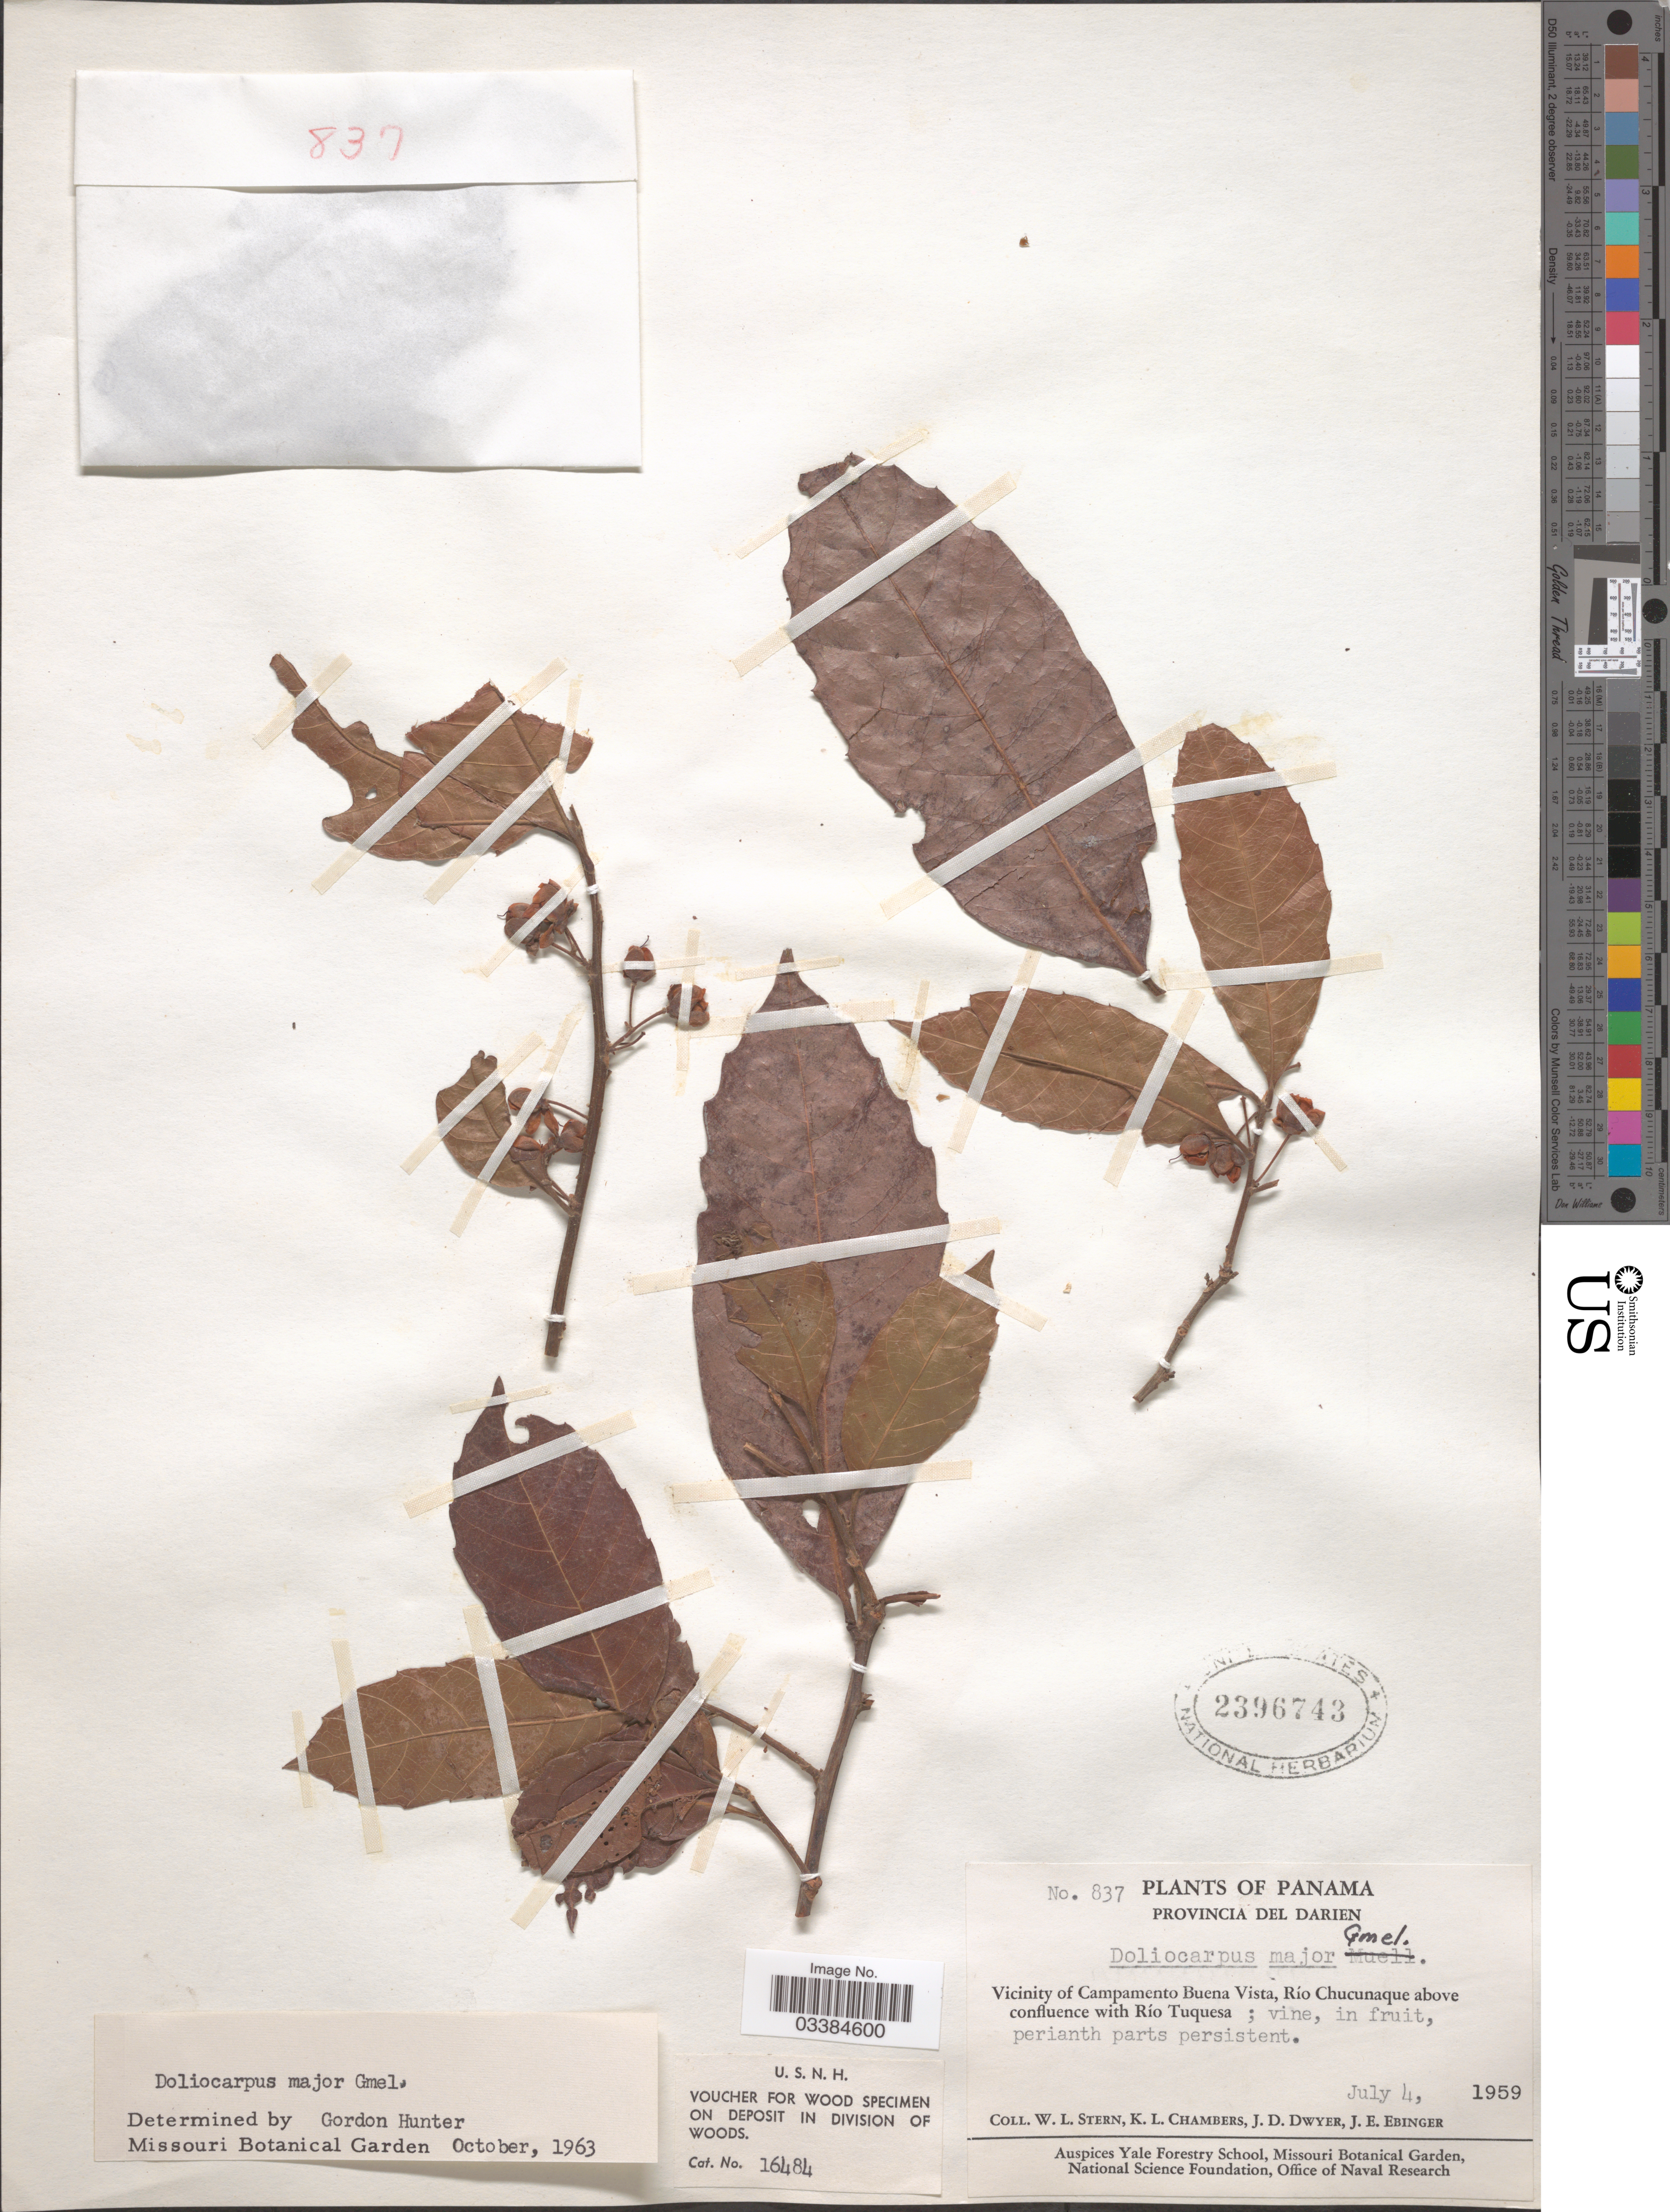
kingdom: Plantae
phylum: Tracheophyta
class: Magnoliopsida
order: Dilleniales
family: Dilleniaceae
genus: Doliocarpus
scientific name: Doliocarpus major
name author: J.F. Gmel.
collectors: W. L. Stern, K. Chambers, J. D. Dwyer & J. Ebinger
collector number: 837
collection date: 1959-07-04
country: Panama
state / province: Darién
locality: Vicinity of Campamento Buena Vista, Río Chucunaque above confluence with Río Tuquesa.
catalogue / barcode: US 2396743